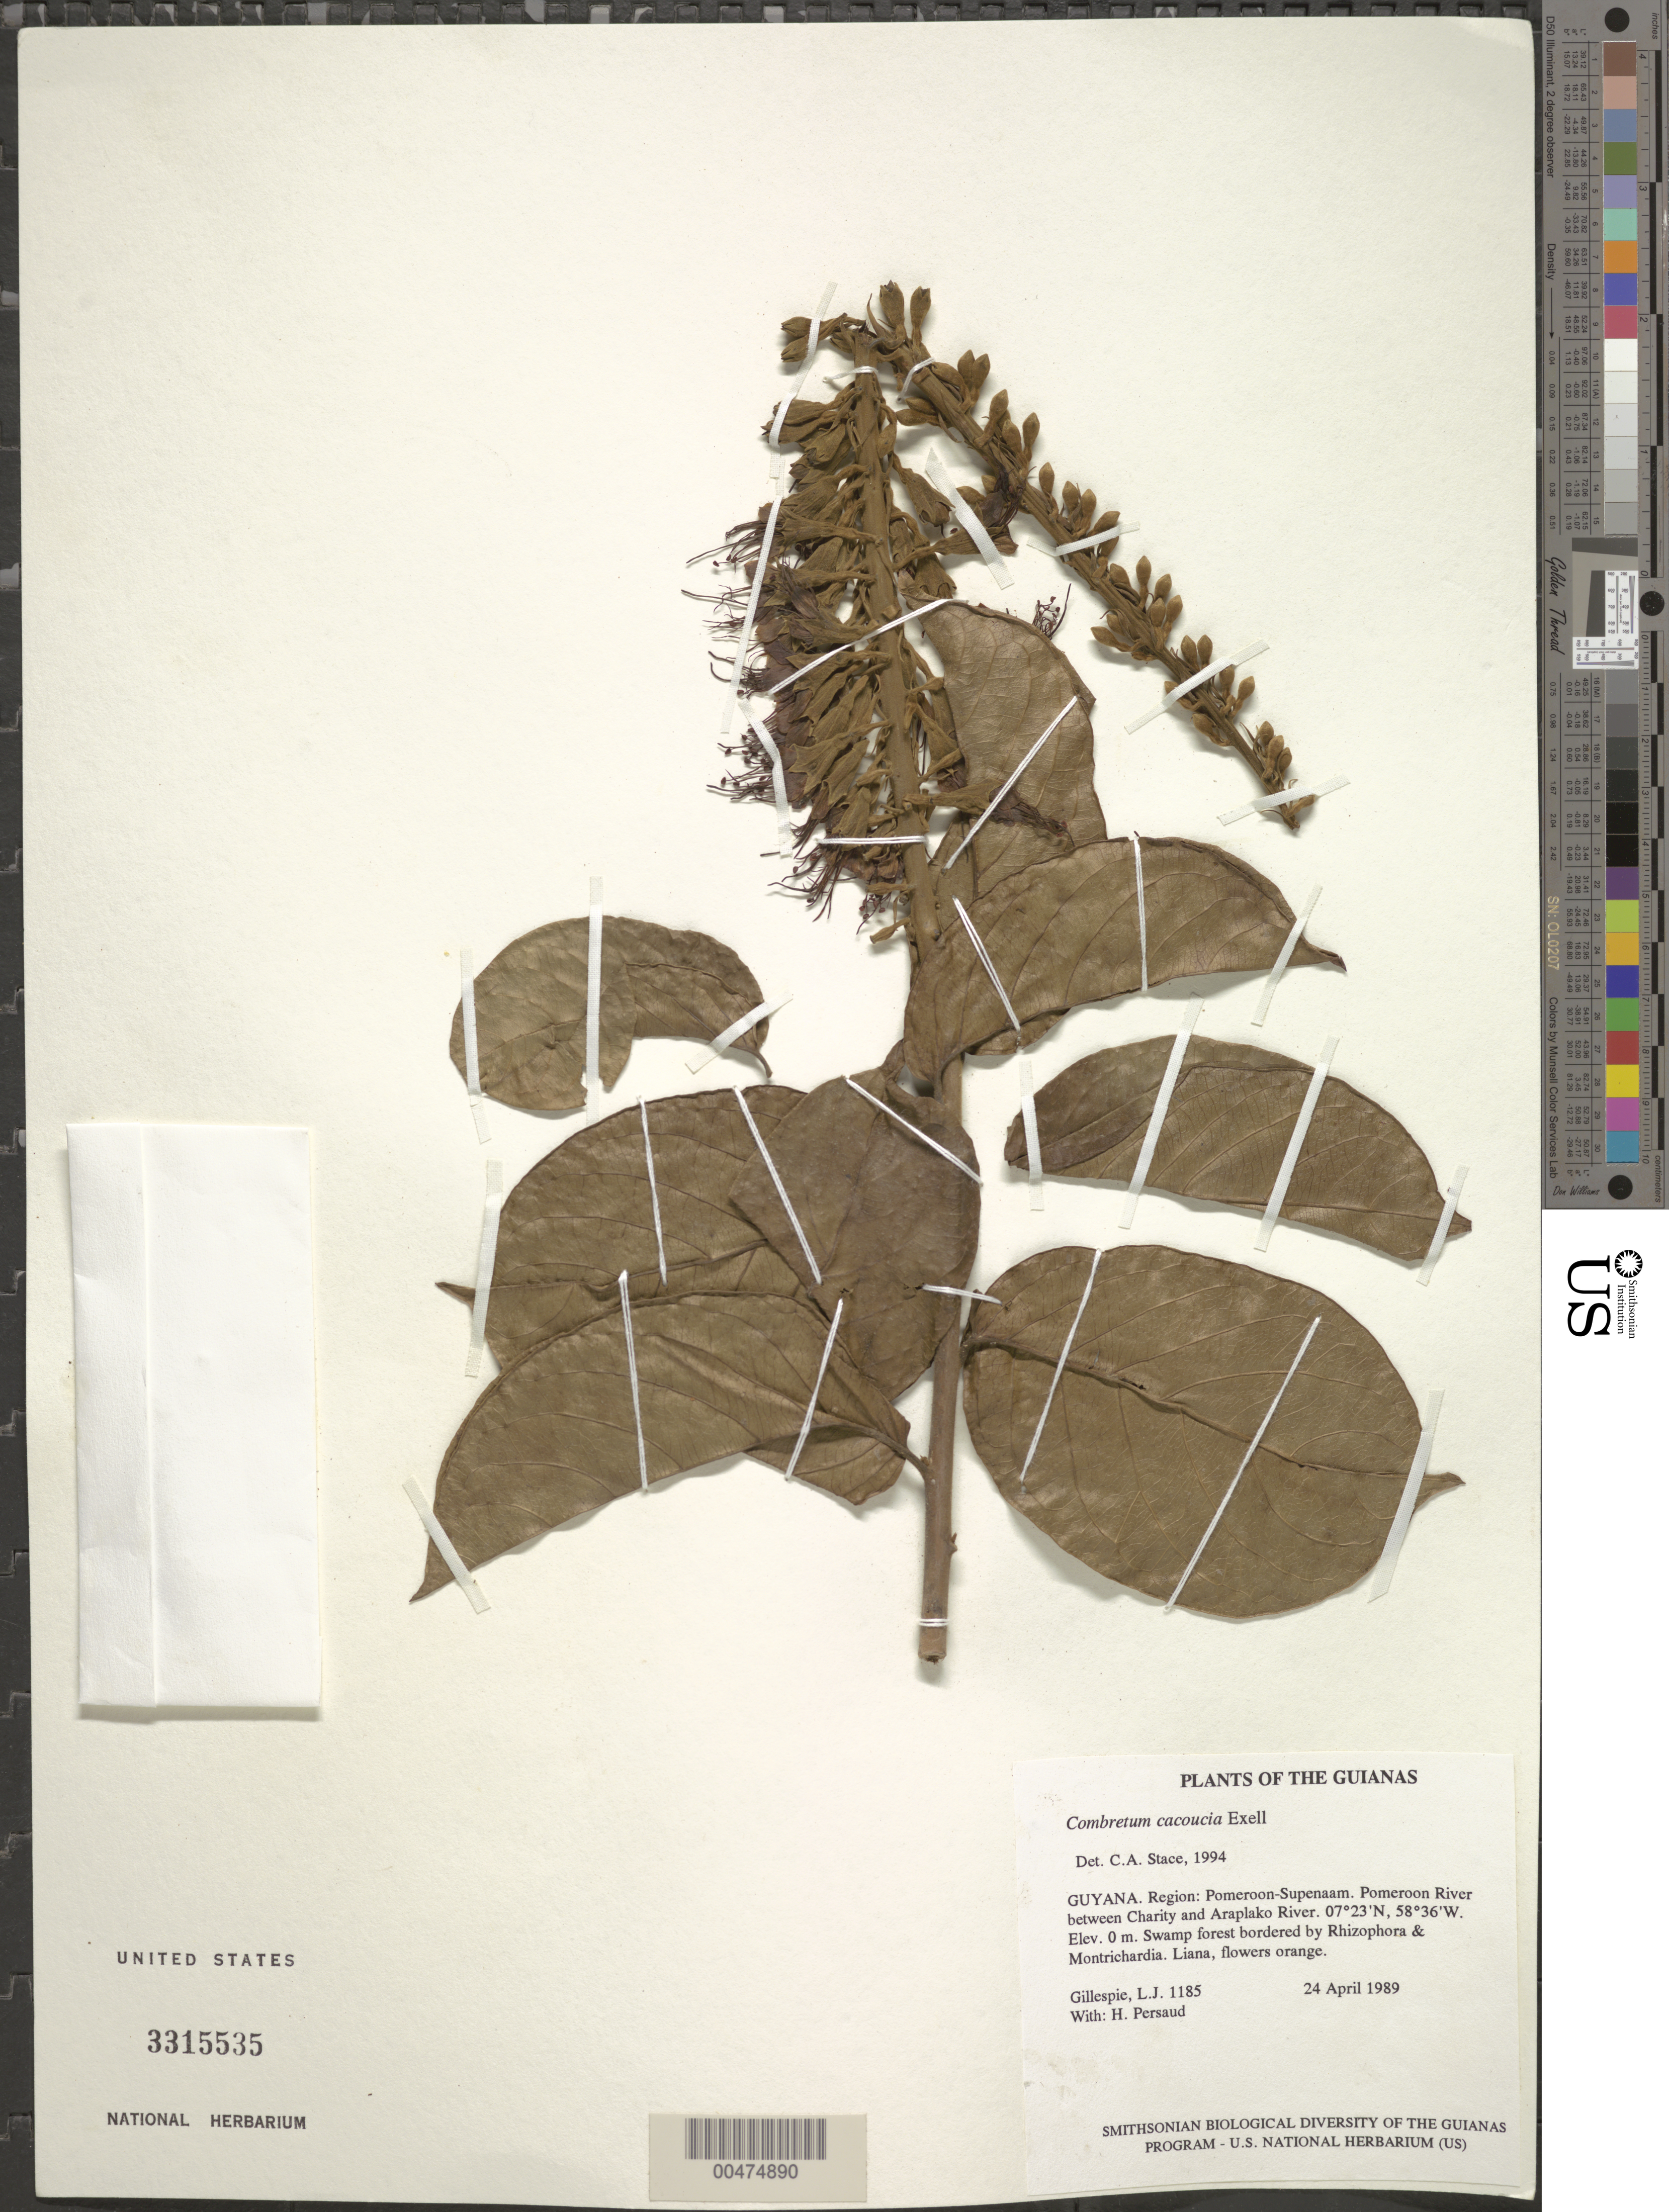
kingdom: Plantae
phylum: Tracheophyta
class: Magnoliopsida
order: Myrtales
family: Combretaceae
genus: Combretum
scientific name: Combretum cacoucia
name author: Exell ex Sandwith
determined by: Stace, C. A.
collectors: L. J. Gillespie & H. Persaud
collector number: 1185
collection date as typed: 24 April 1989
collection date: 1989-04-24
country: Guyana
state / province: Pomeroon-Supenaam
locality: Pomeroon River between Charity and Araplako River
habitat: Swamp forest bordered by Rhizophora & Montrichardia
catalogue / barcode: US 3315535